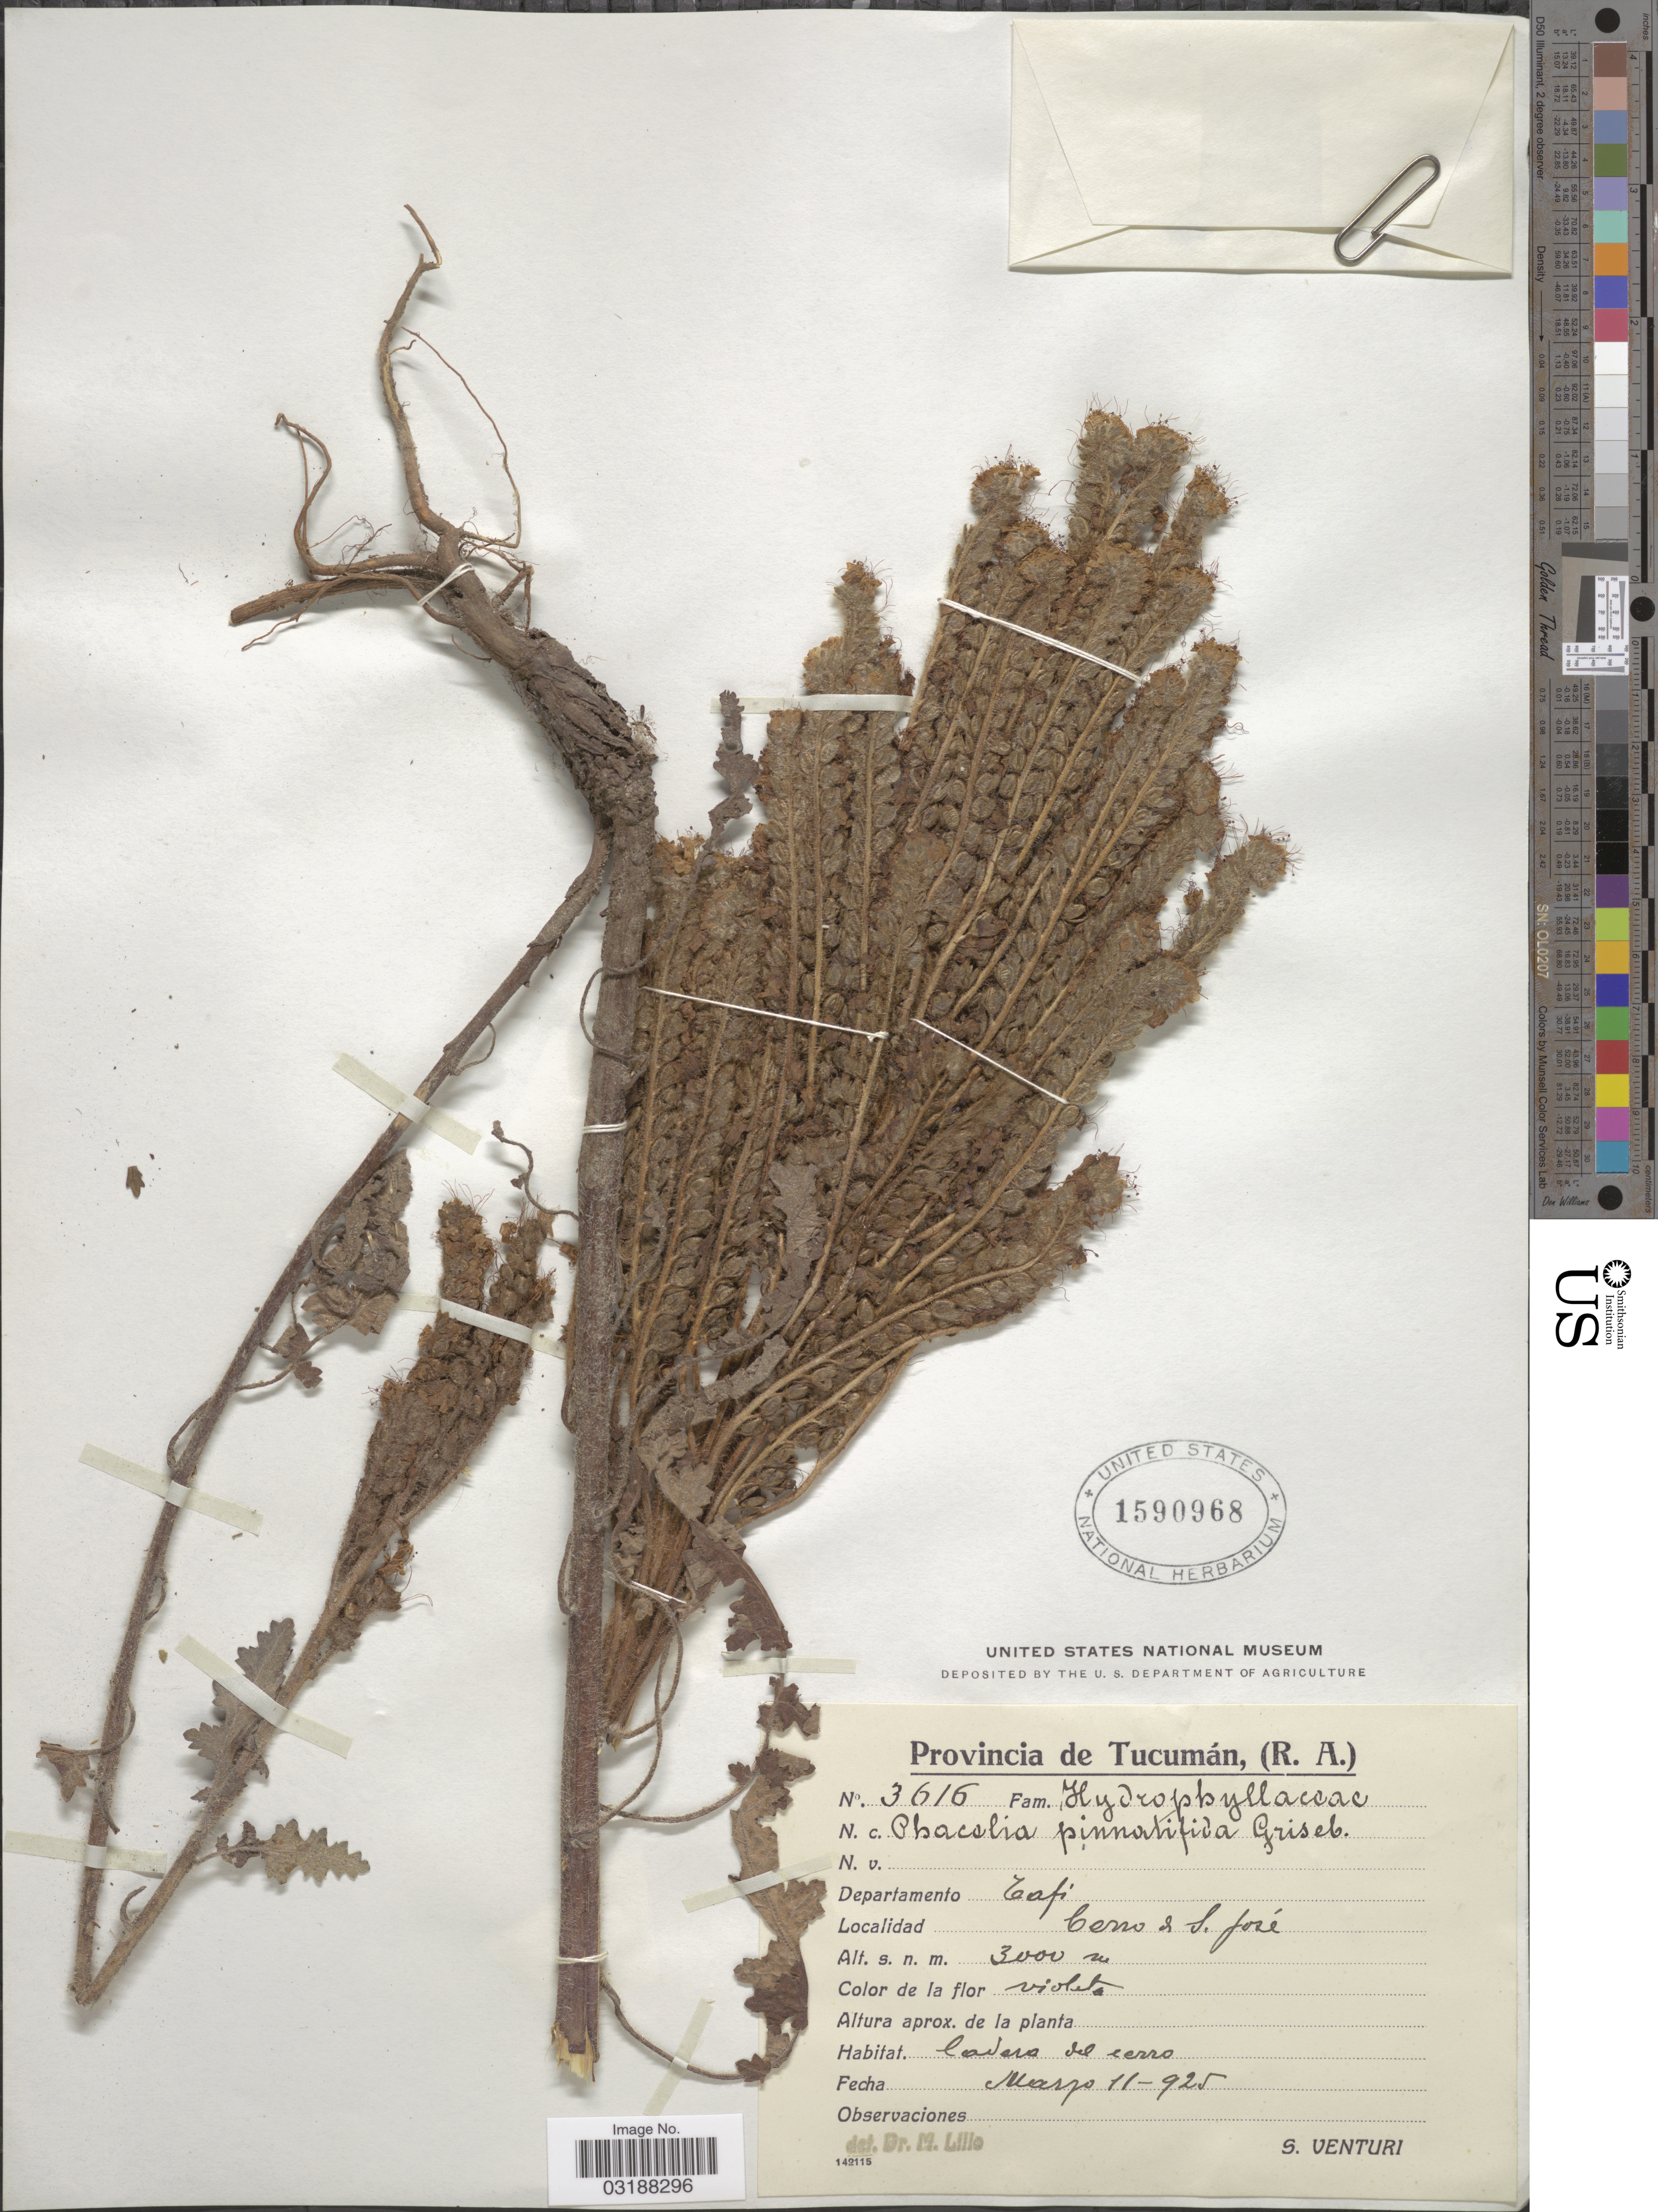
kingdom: Plantae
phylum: Tracheophyta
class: Magnoliopsida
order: Boraginales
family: Hydrophyllaceae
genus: Phacelia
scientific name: Phacelia pinnatifida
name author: Griseb. ex Wedd.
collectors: S. Venturi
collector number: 3616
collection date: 1925-03-11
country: Argentina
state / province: Tucuman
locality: Provincia de Tucumán. Departamento Tafi. Cerro de S. José.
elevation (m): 3000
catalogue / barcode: US 1590968